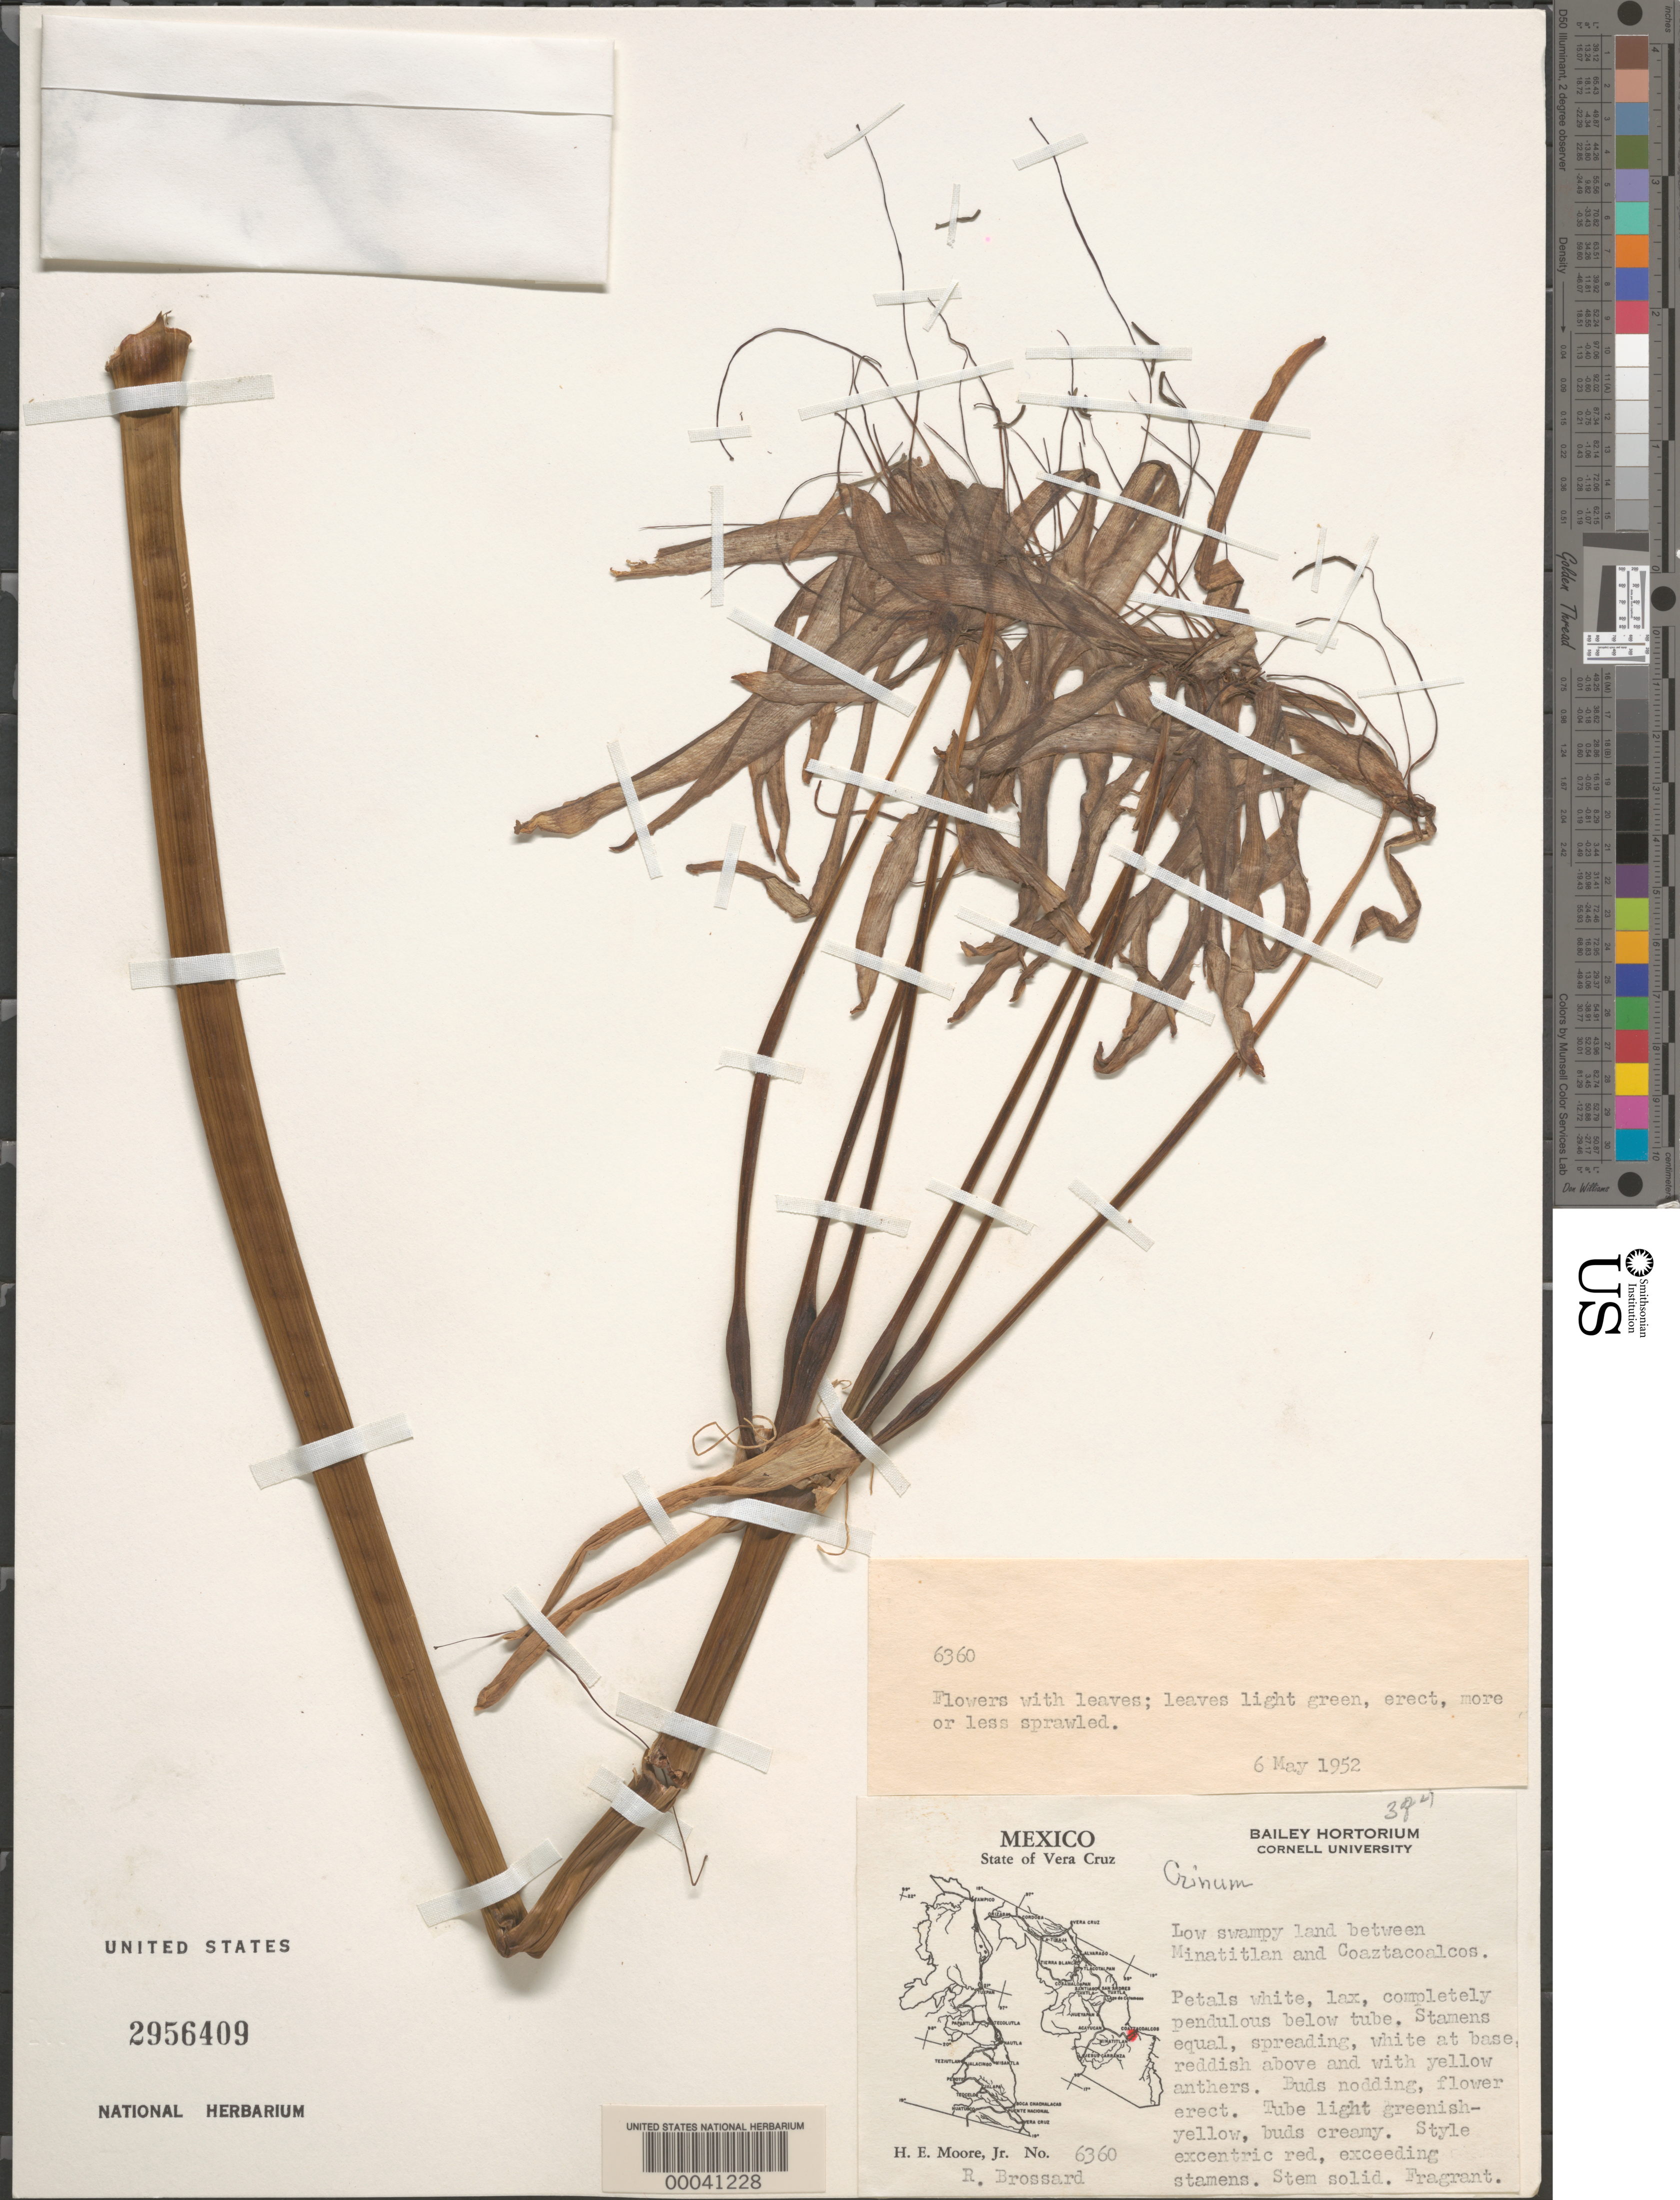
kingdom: Plantae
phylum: Tracheophyta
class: Liliopsida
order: Asparagales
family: Amaryllidaceae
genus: Crinum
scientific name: Crinum sp.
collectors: H. E. Moore & R. Brossard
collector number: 6360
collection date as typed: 06 May 1952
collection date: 1952-05-06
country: Mexico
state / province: Veracruz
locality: Between Minatitlán and coaztacoalcos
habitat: Low swampy land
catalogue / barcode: US 2956409